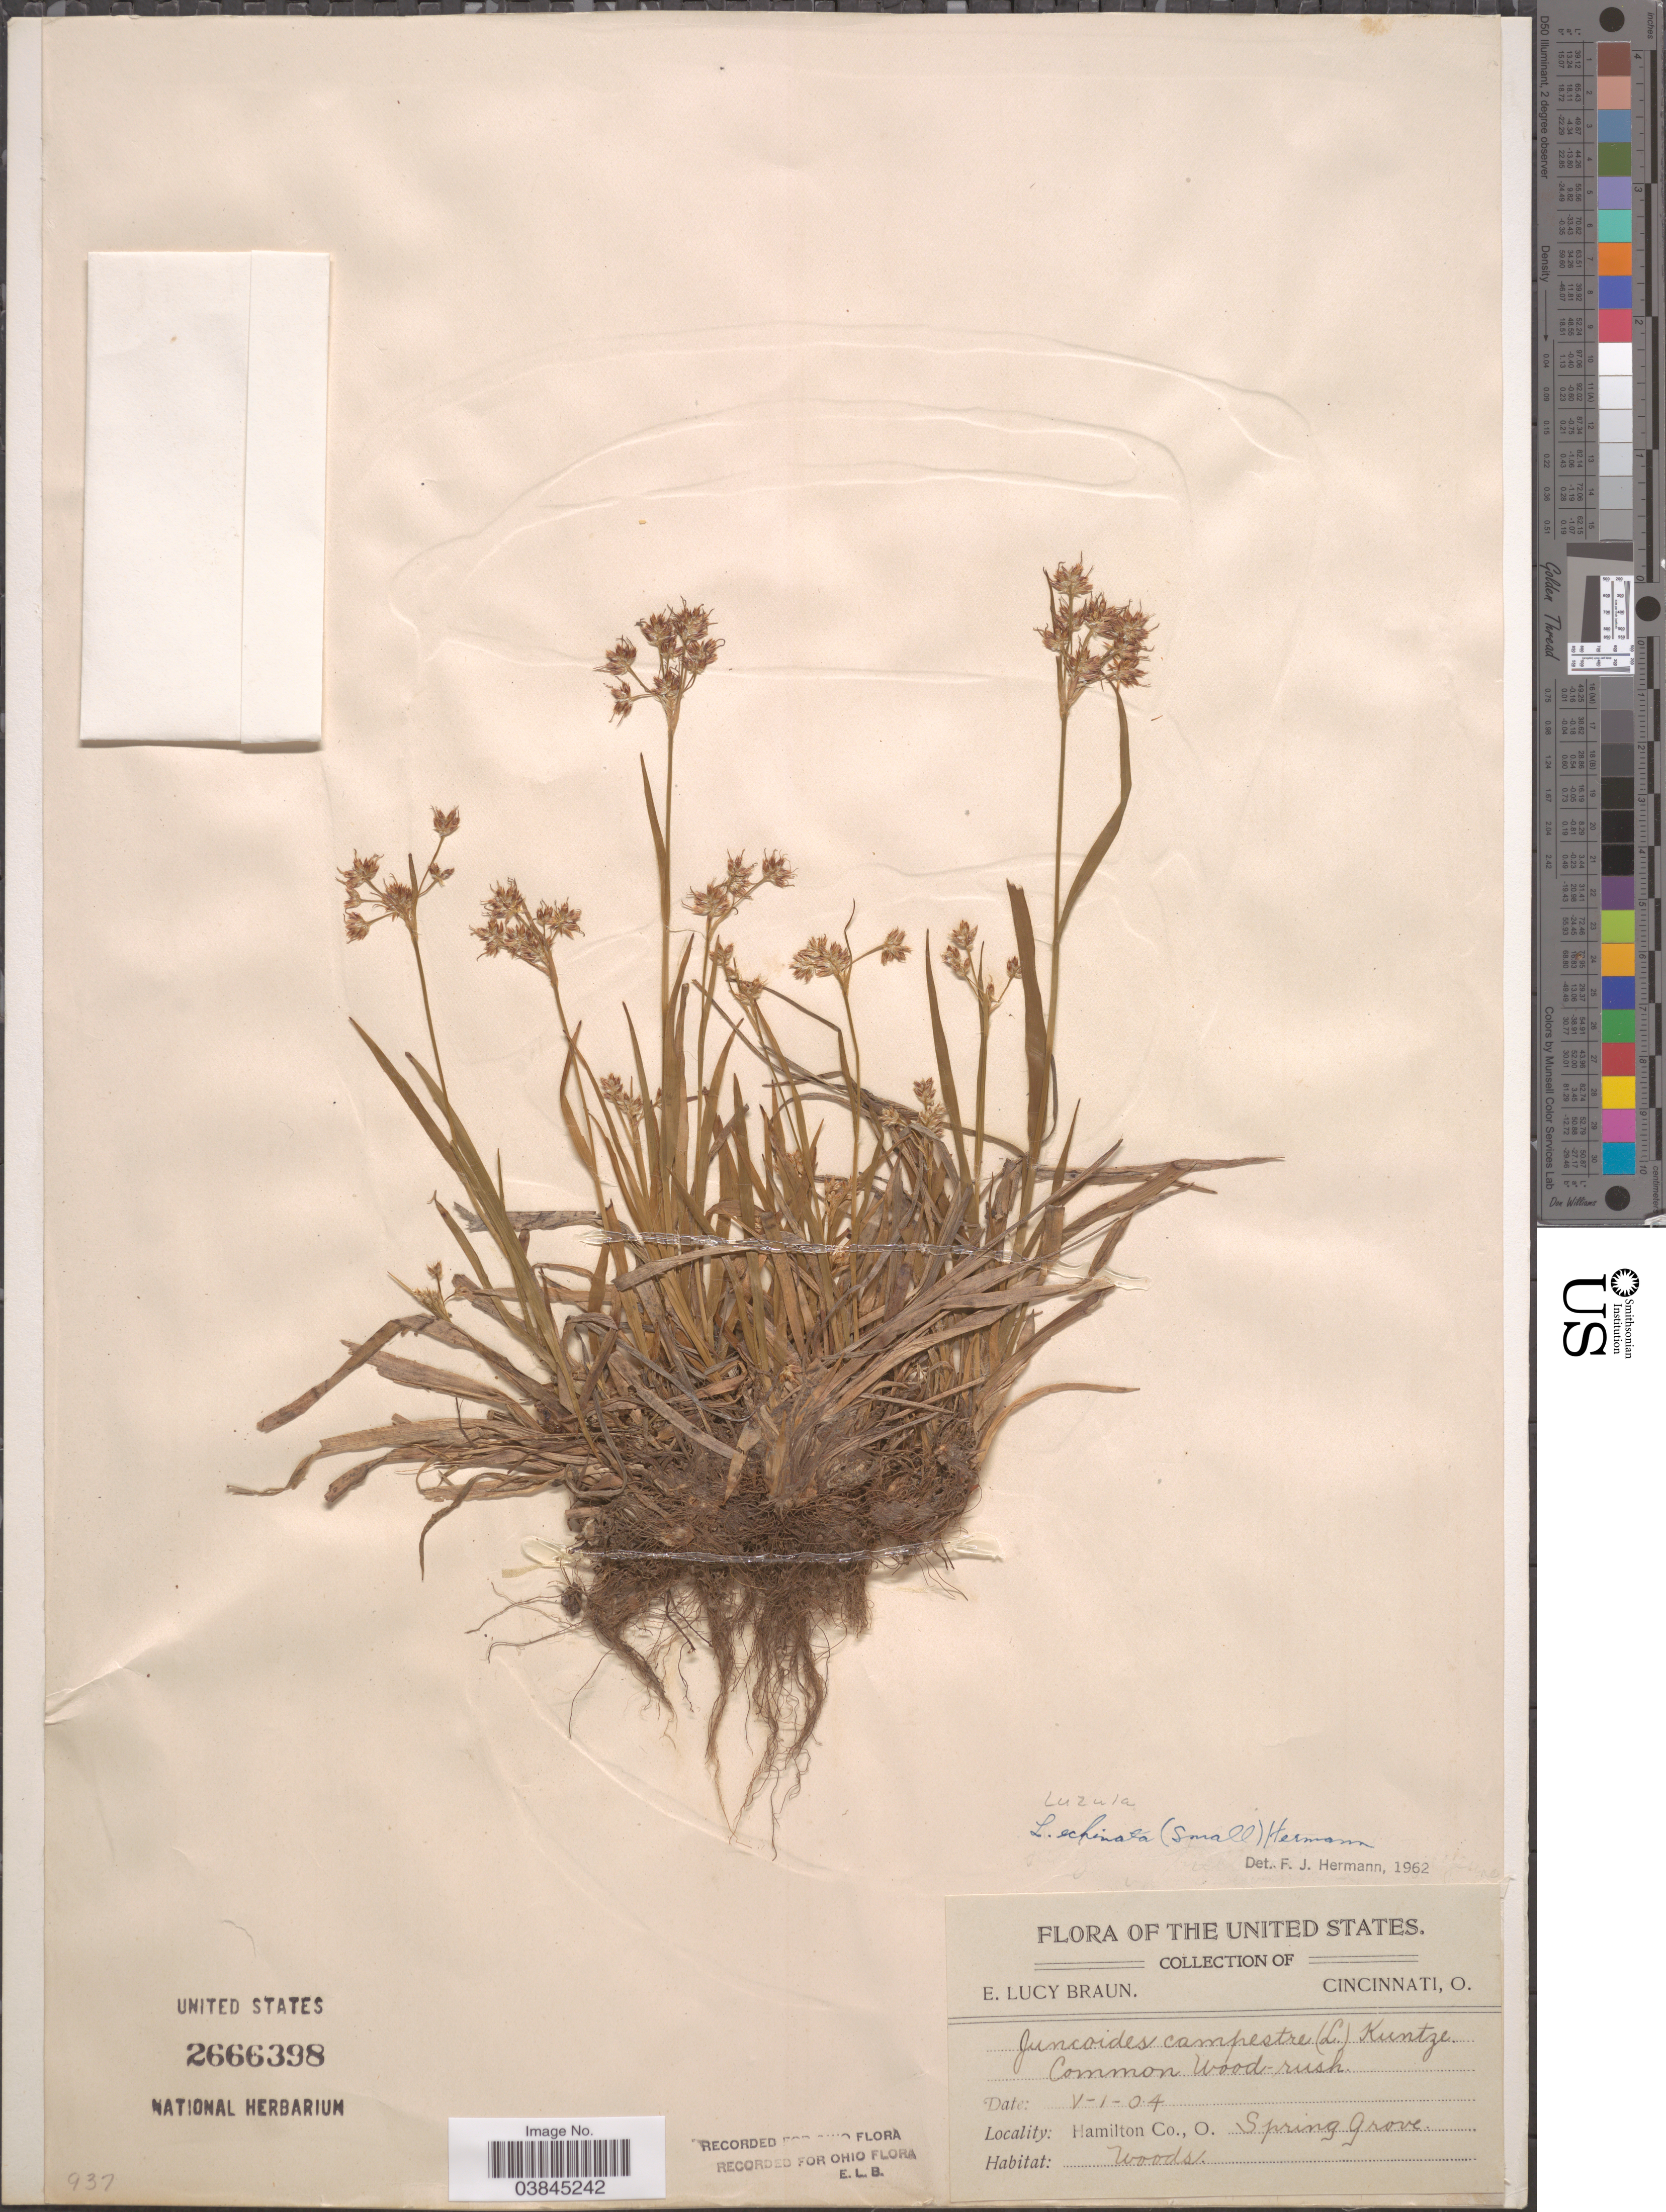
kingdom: Plantae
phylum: Tracheophyta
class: Liliopsida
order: Poales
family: Juncaceae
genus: Luzula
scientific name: Luzula campestris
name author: (L.) DC.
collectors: E. L. Braun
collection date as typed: Transcribed d/m/y: 1/5/4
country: United States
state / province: Ohio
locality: Hamilton Co. Spring Grove.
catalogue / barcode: US 2666398